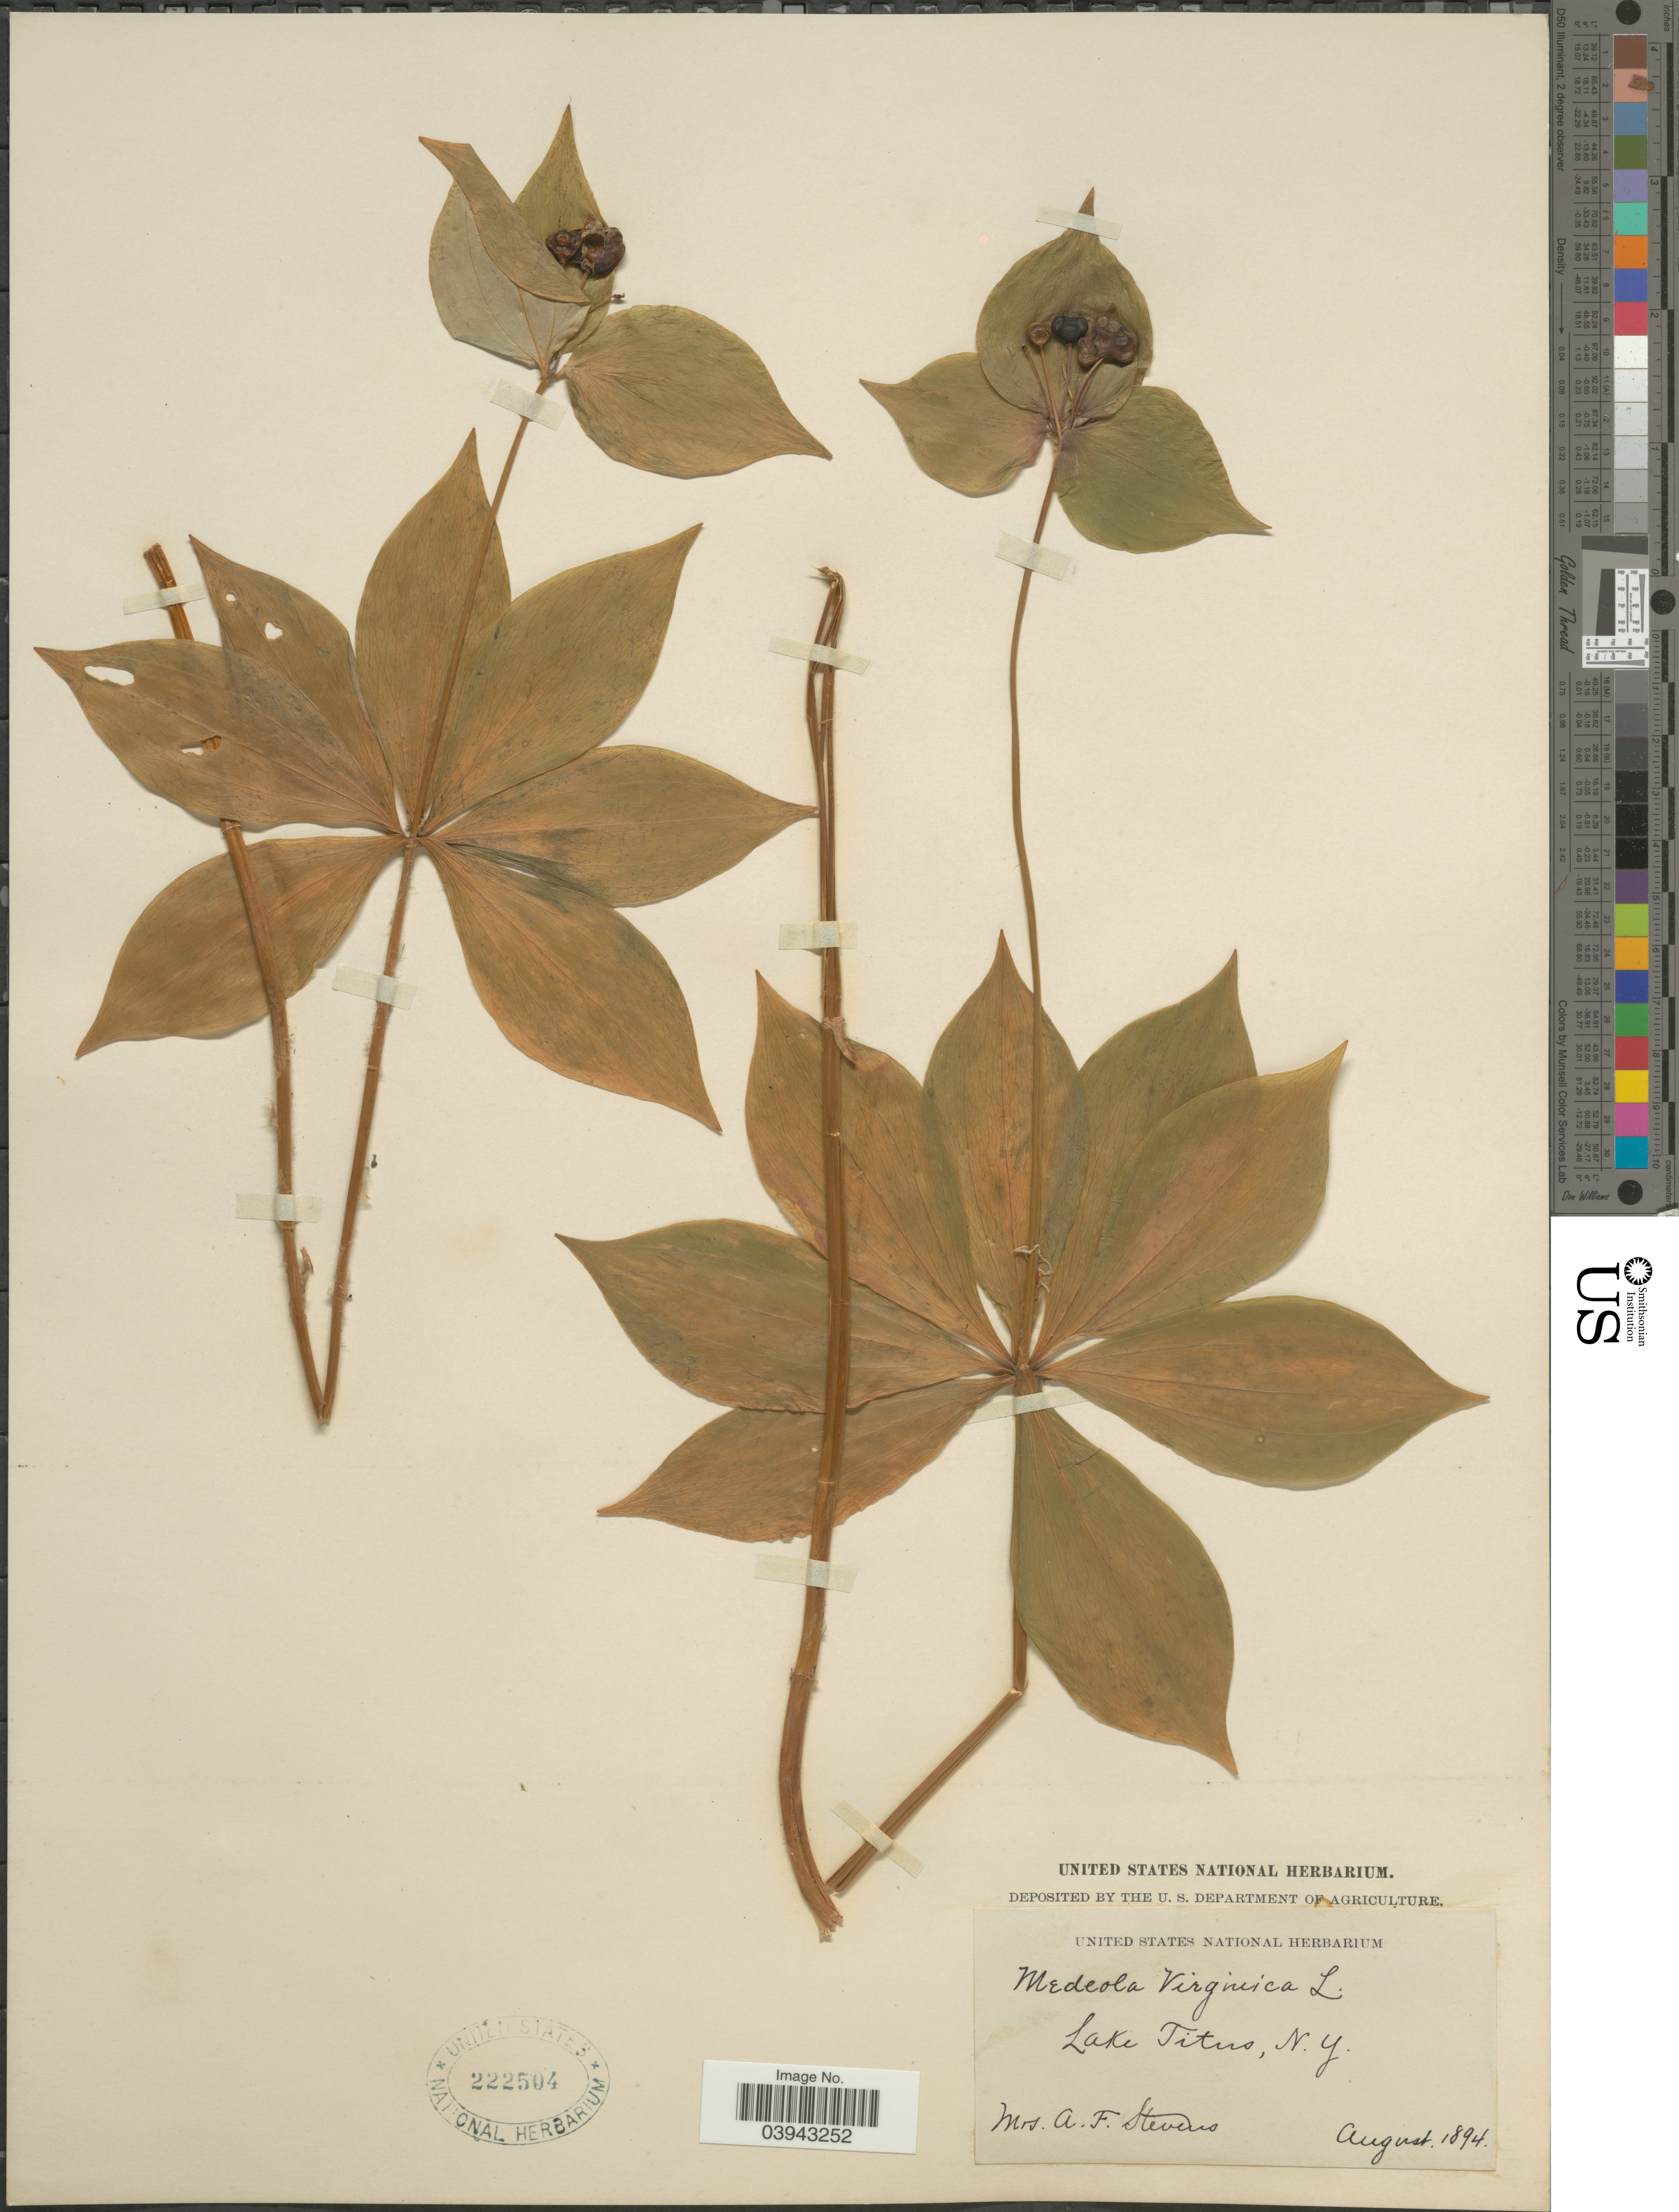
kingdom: Plantae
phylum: Tracheophyta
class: Liliopsida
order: Liliales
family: Liliaceae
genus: Medeola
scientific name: Medeola virginiana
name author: (L.) Desf.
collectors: A. Stevens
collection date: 1894-08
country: United States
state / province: New York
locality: Lake Titus.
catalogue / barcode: US 222504